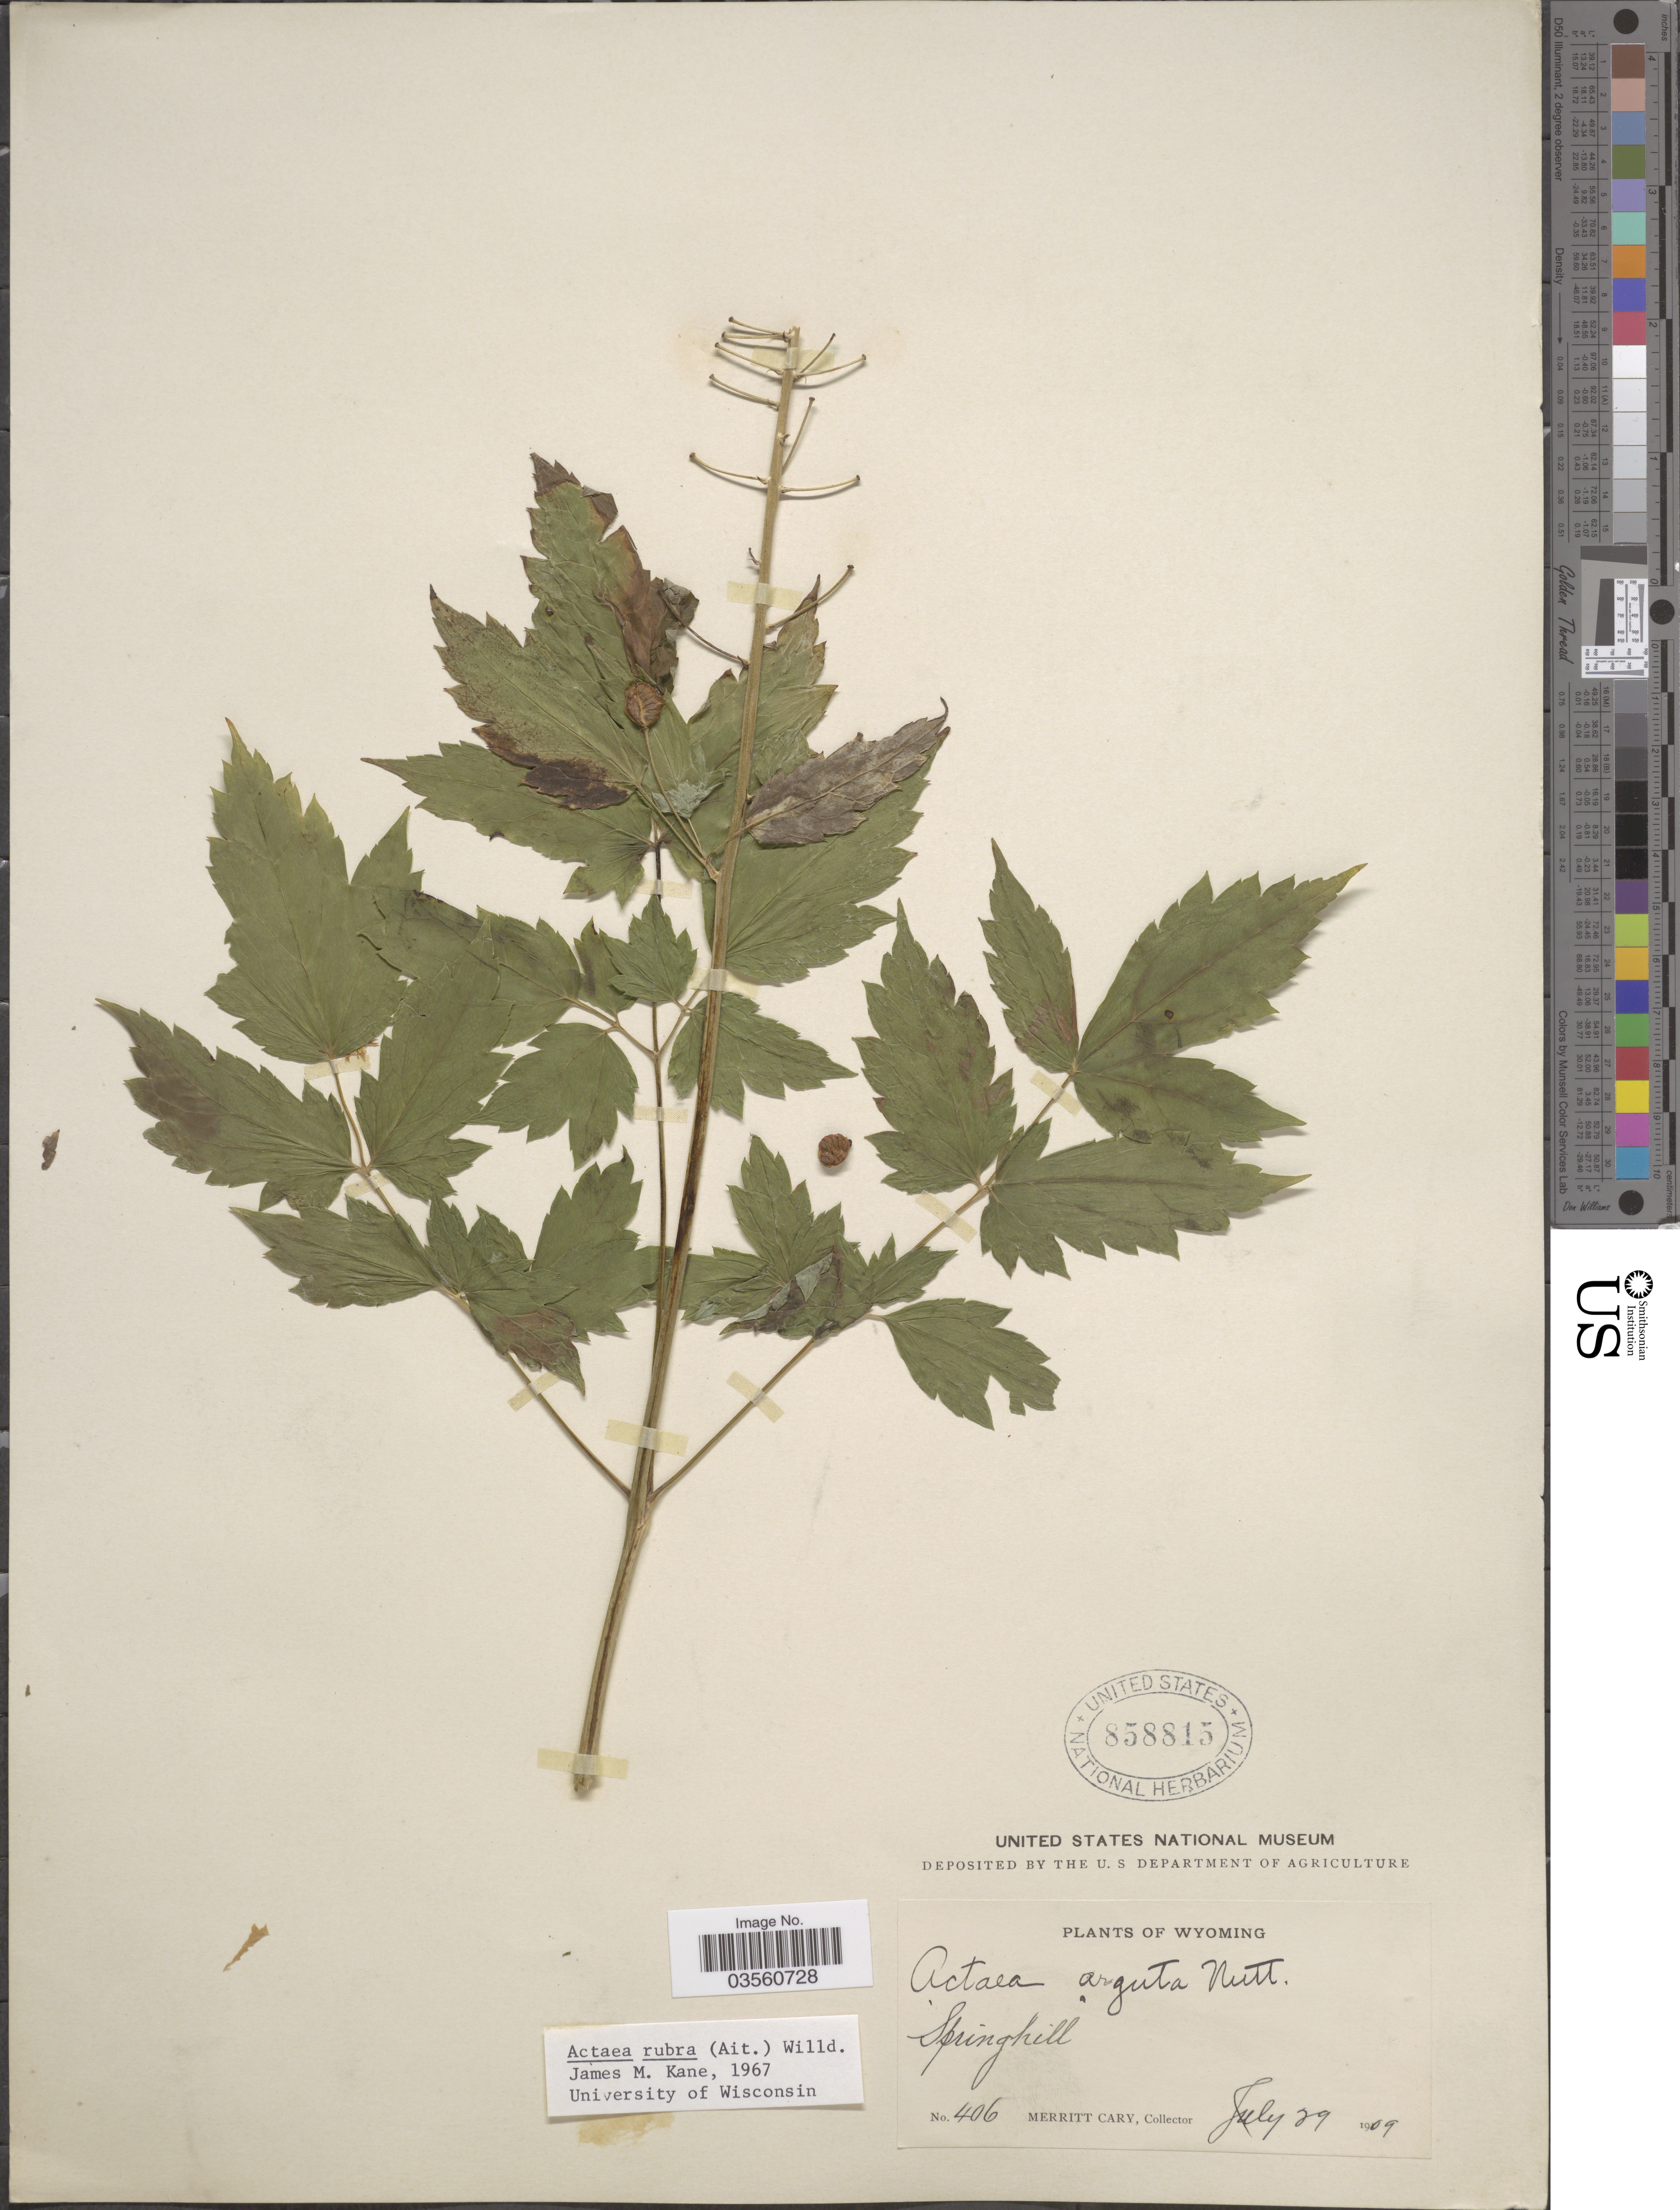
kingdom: Plantae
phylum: Tracheophyta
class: Magnoliopsida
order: Ranunculales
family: Ranunculaceae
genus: Actaea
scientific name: Actaea rubra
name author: (Aiton) Willd.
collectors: M. Cary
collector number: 406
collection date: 1909-07-29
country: United States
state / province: Wyoming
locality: Springhill.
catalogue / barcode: US 858815